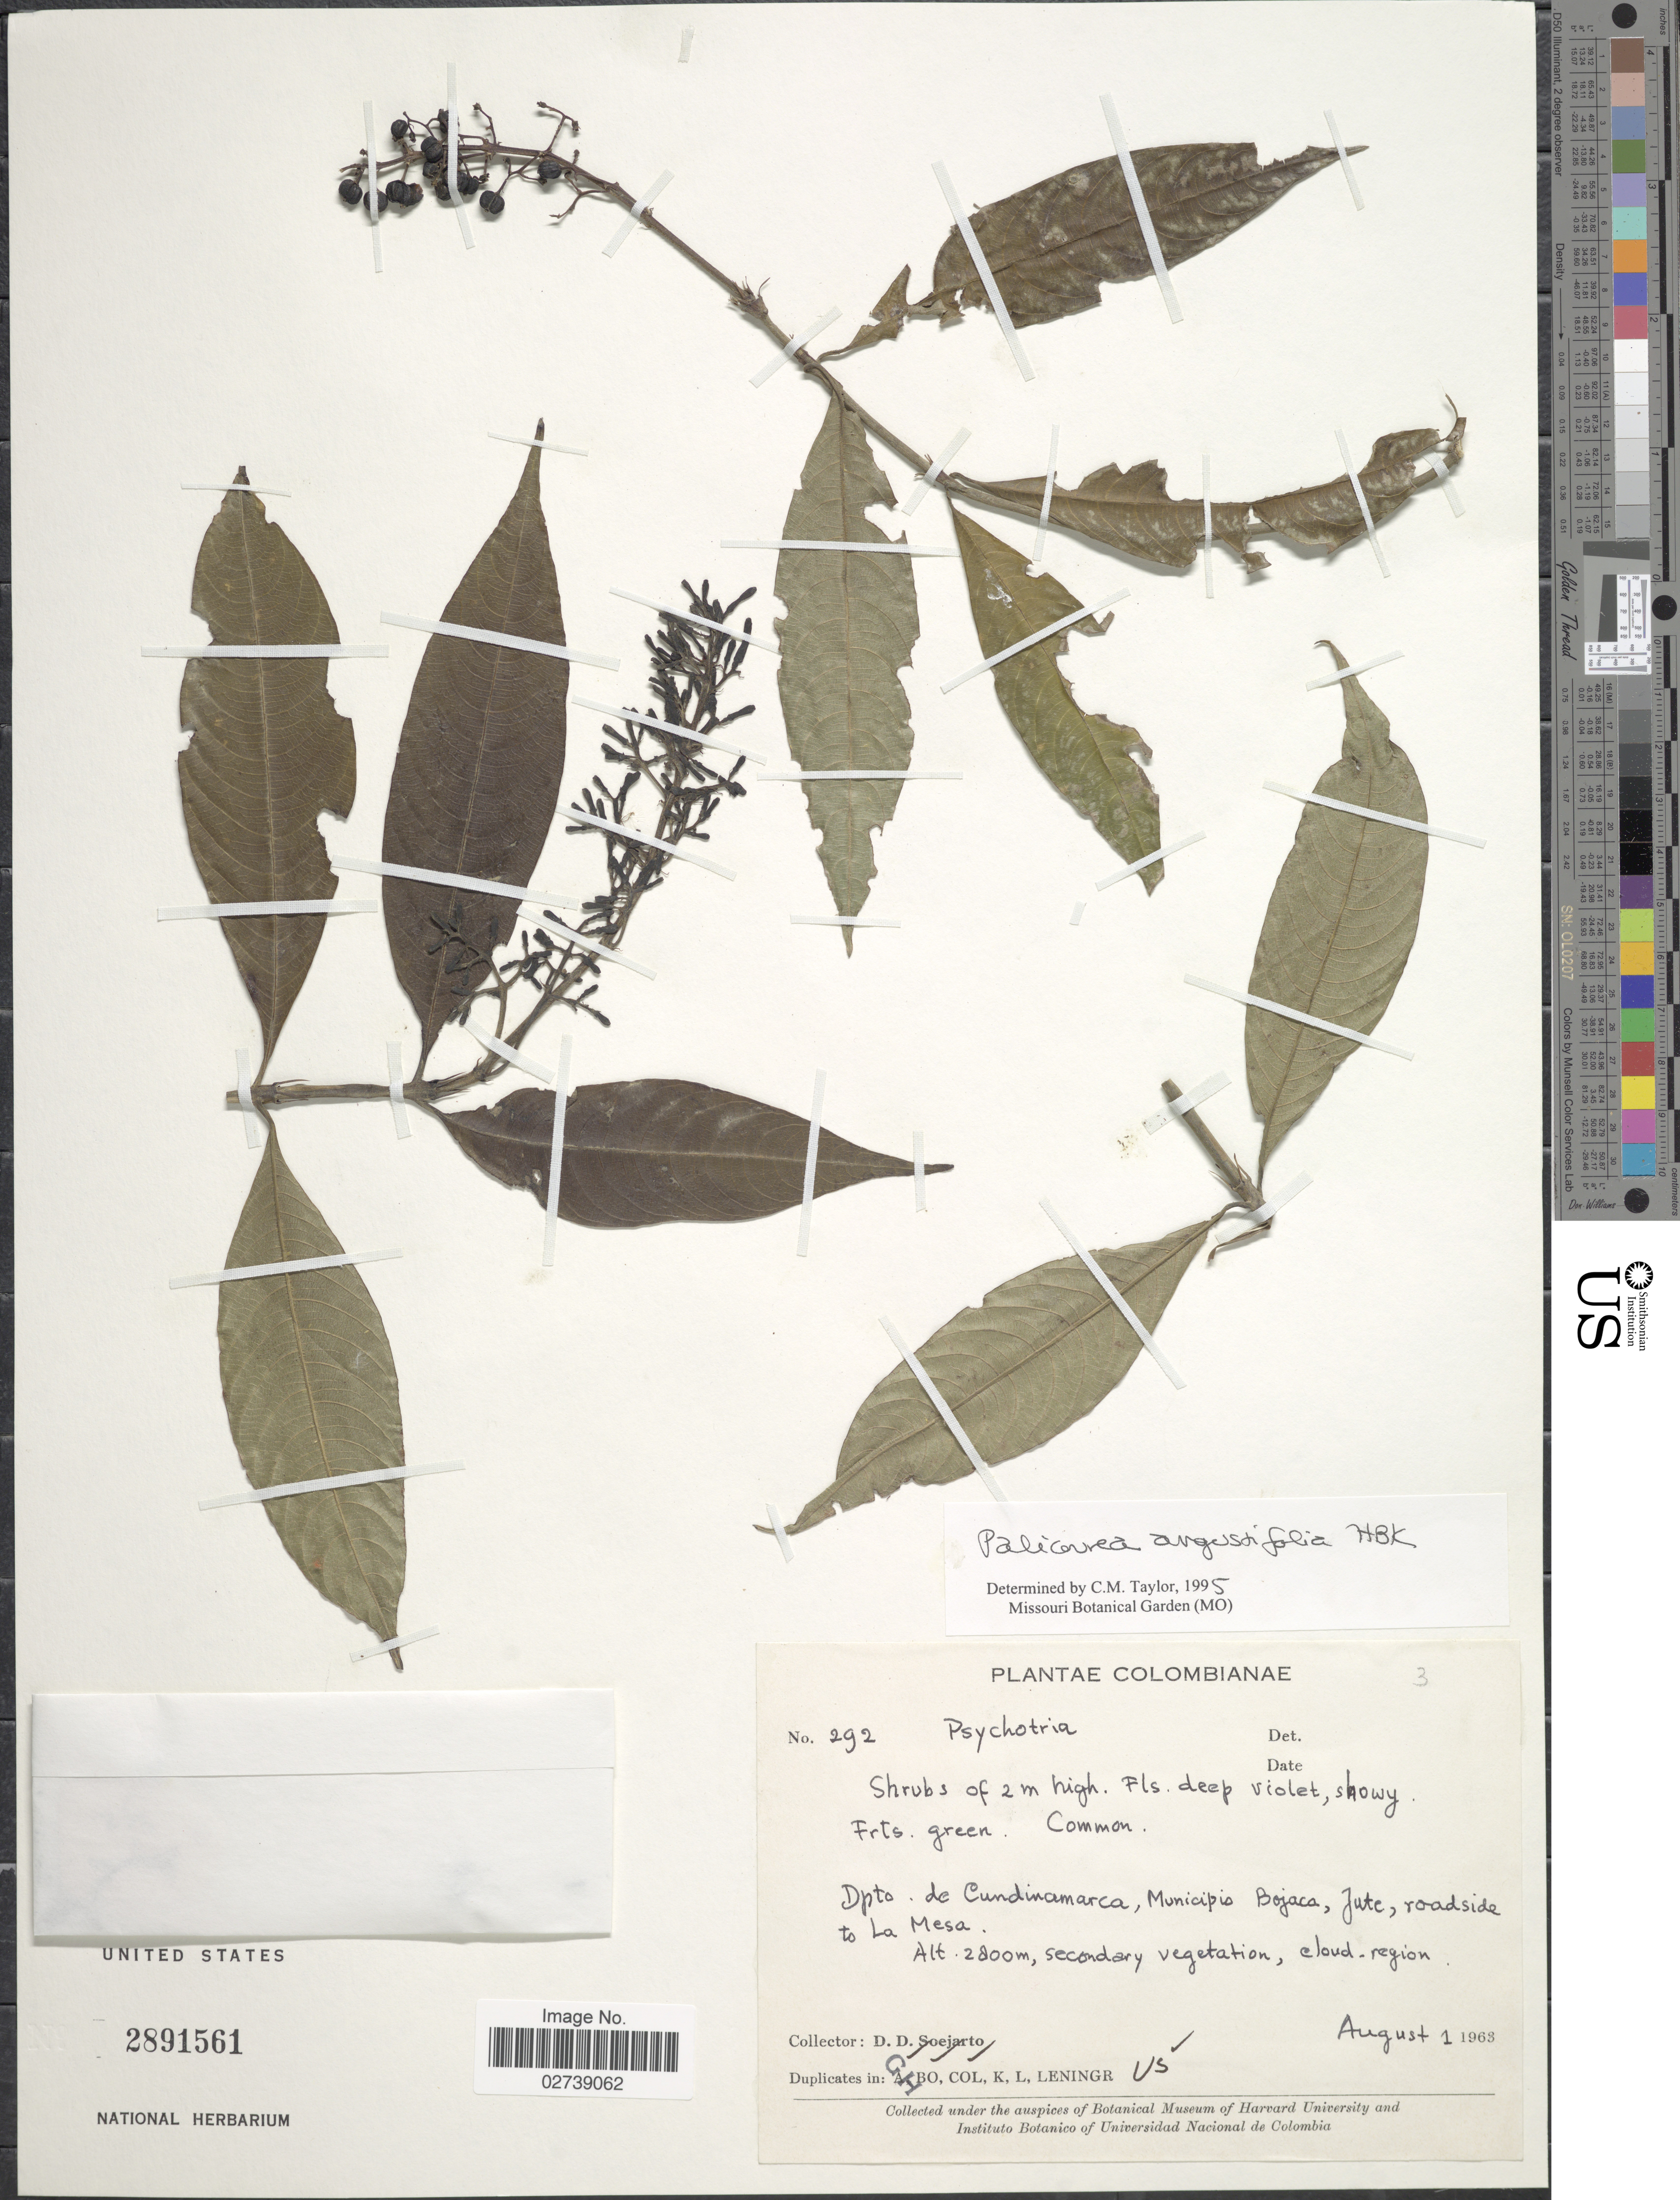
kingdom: Plantae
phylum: Tracheophyta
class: Magnoliopsida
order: Gentianales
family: Rubiaceae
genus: Palicourea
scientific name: Palicourea angustifolia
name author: Kunth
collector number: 292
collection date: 1963-08-01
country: Colombia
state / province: Cundinamarca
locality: Dpto. de Cundinamarca, Municpio Bojaca, Jute, Roadside to La Mesa.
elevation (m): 2800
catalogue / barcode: US 2891561